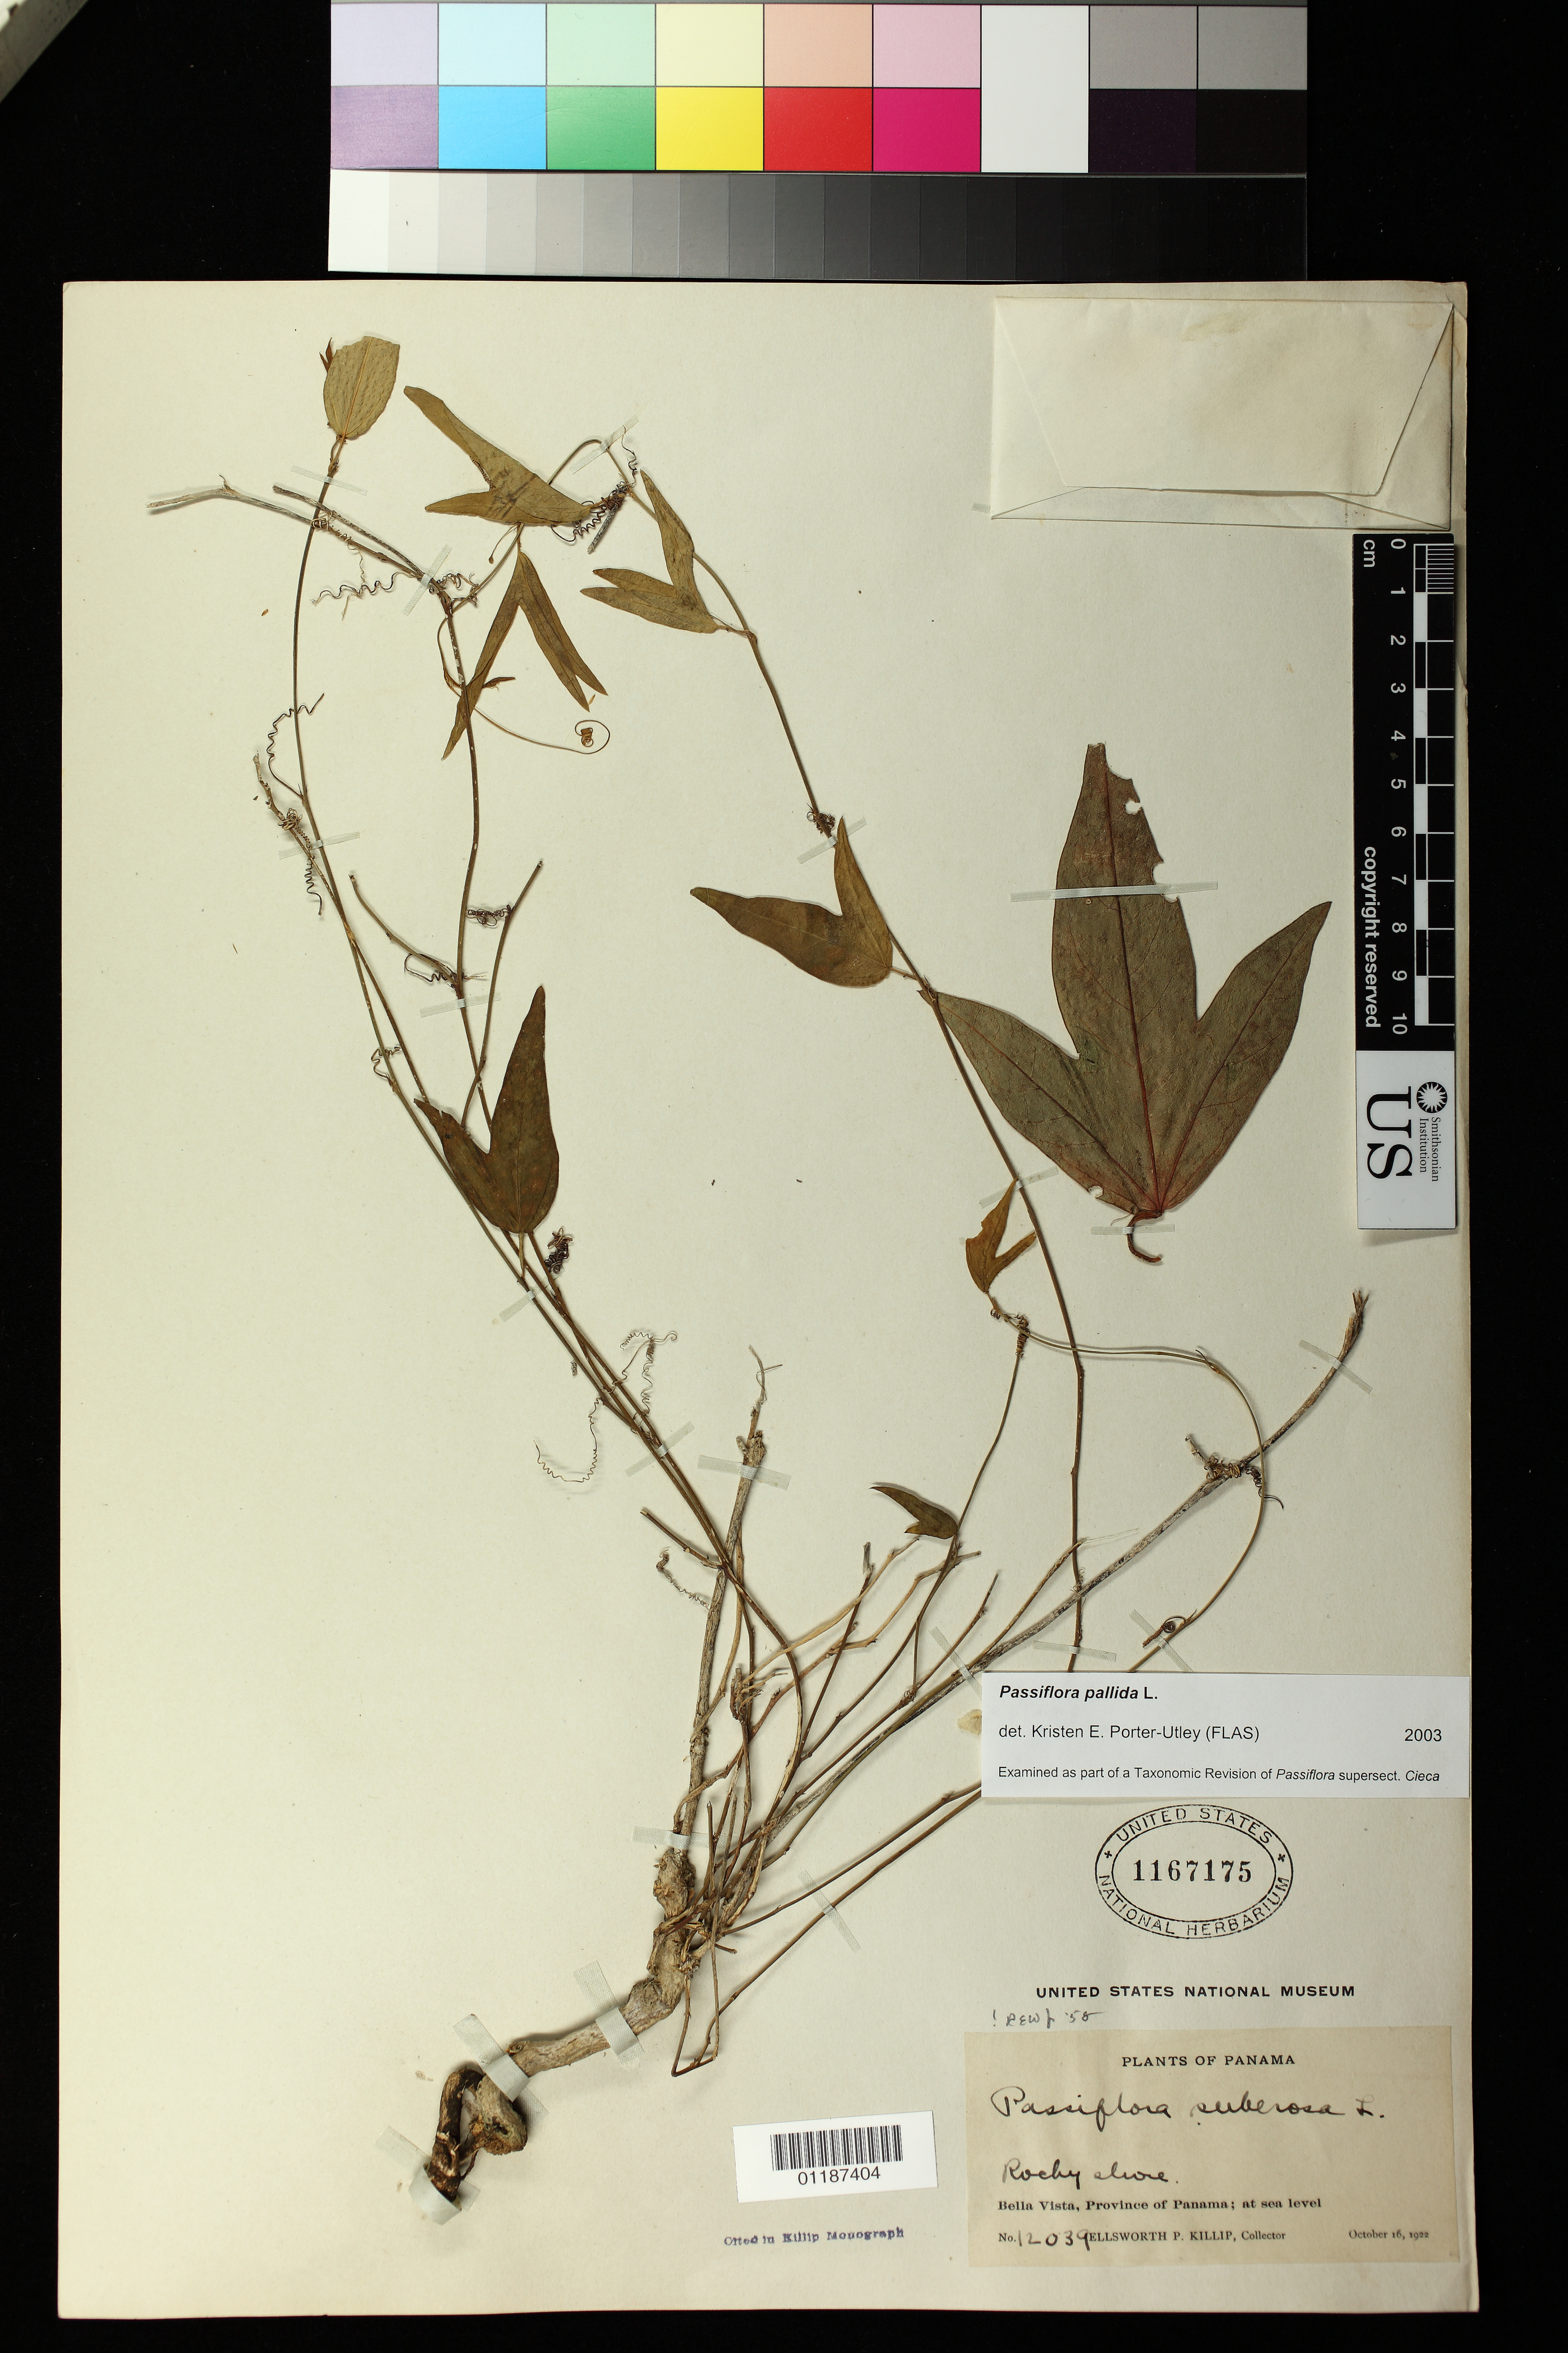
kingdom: Plantae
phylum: Tracheophyta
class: Magnoliopsida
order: Malpighiales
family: Passifloraceae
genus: Passiflora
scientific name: Passiflora pallida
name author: L.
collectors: E. P. Killip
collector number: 12039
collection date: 1922-10-18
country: Panama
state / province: Panamá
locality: Bella Vista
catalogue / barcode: US 1167175